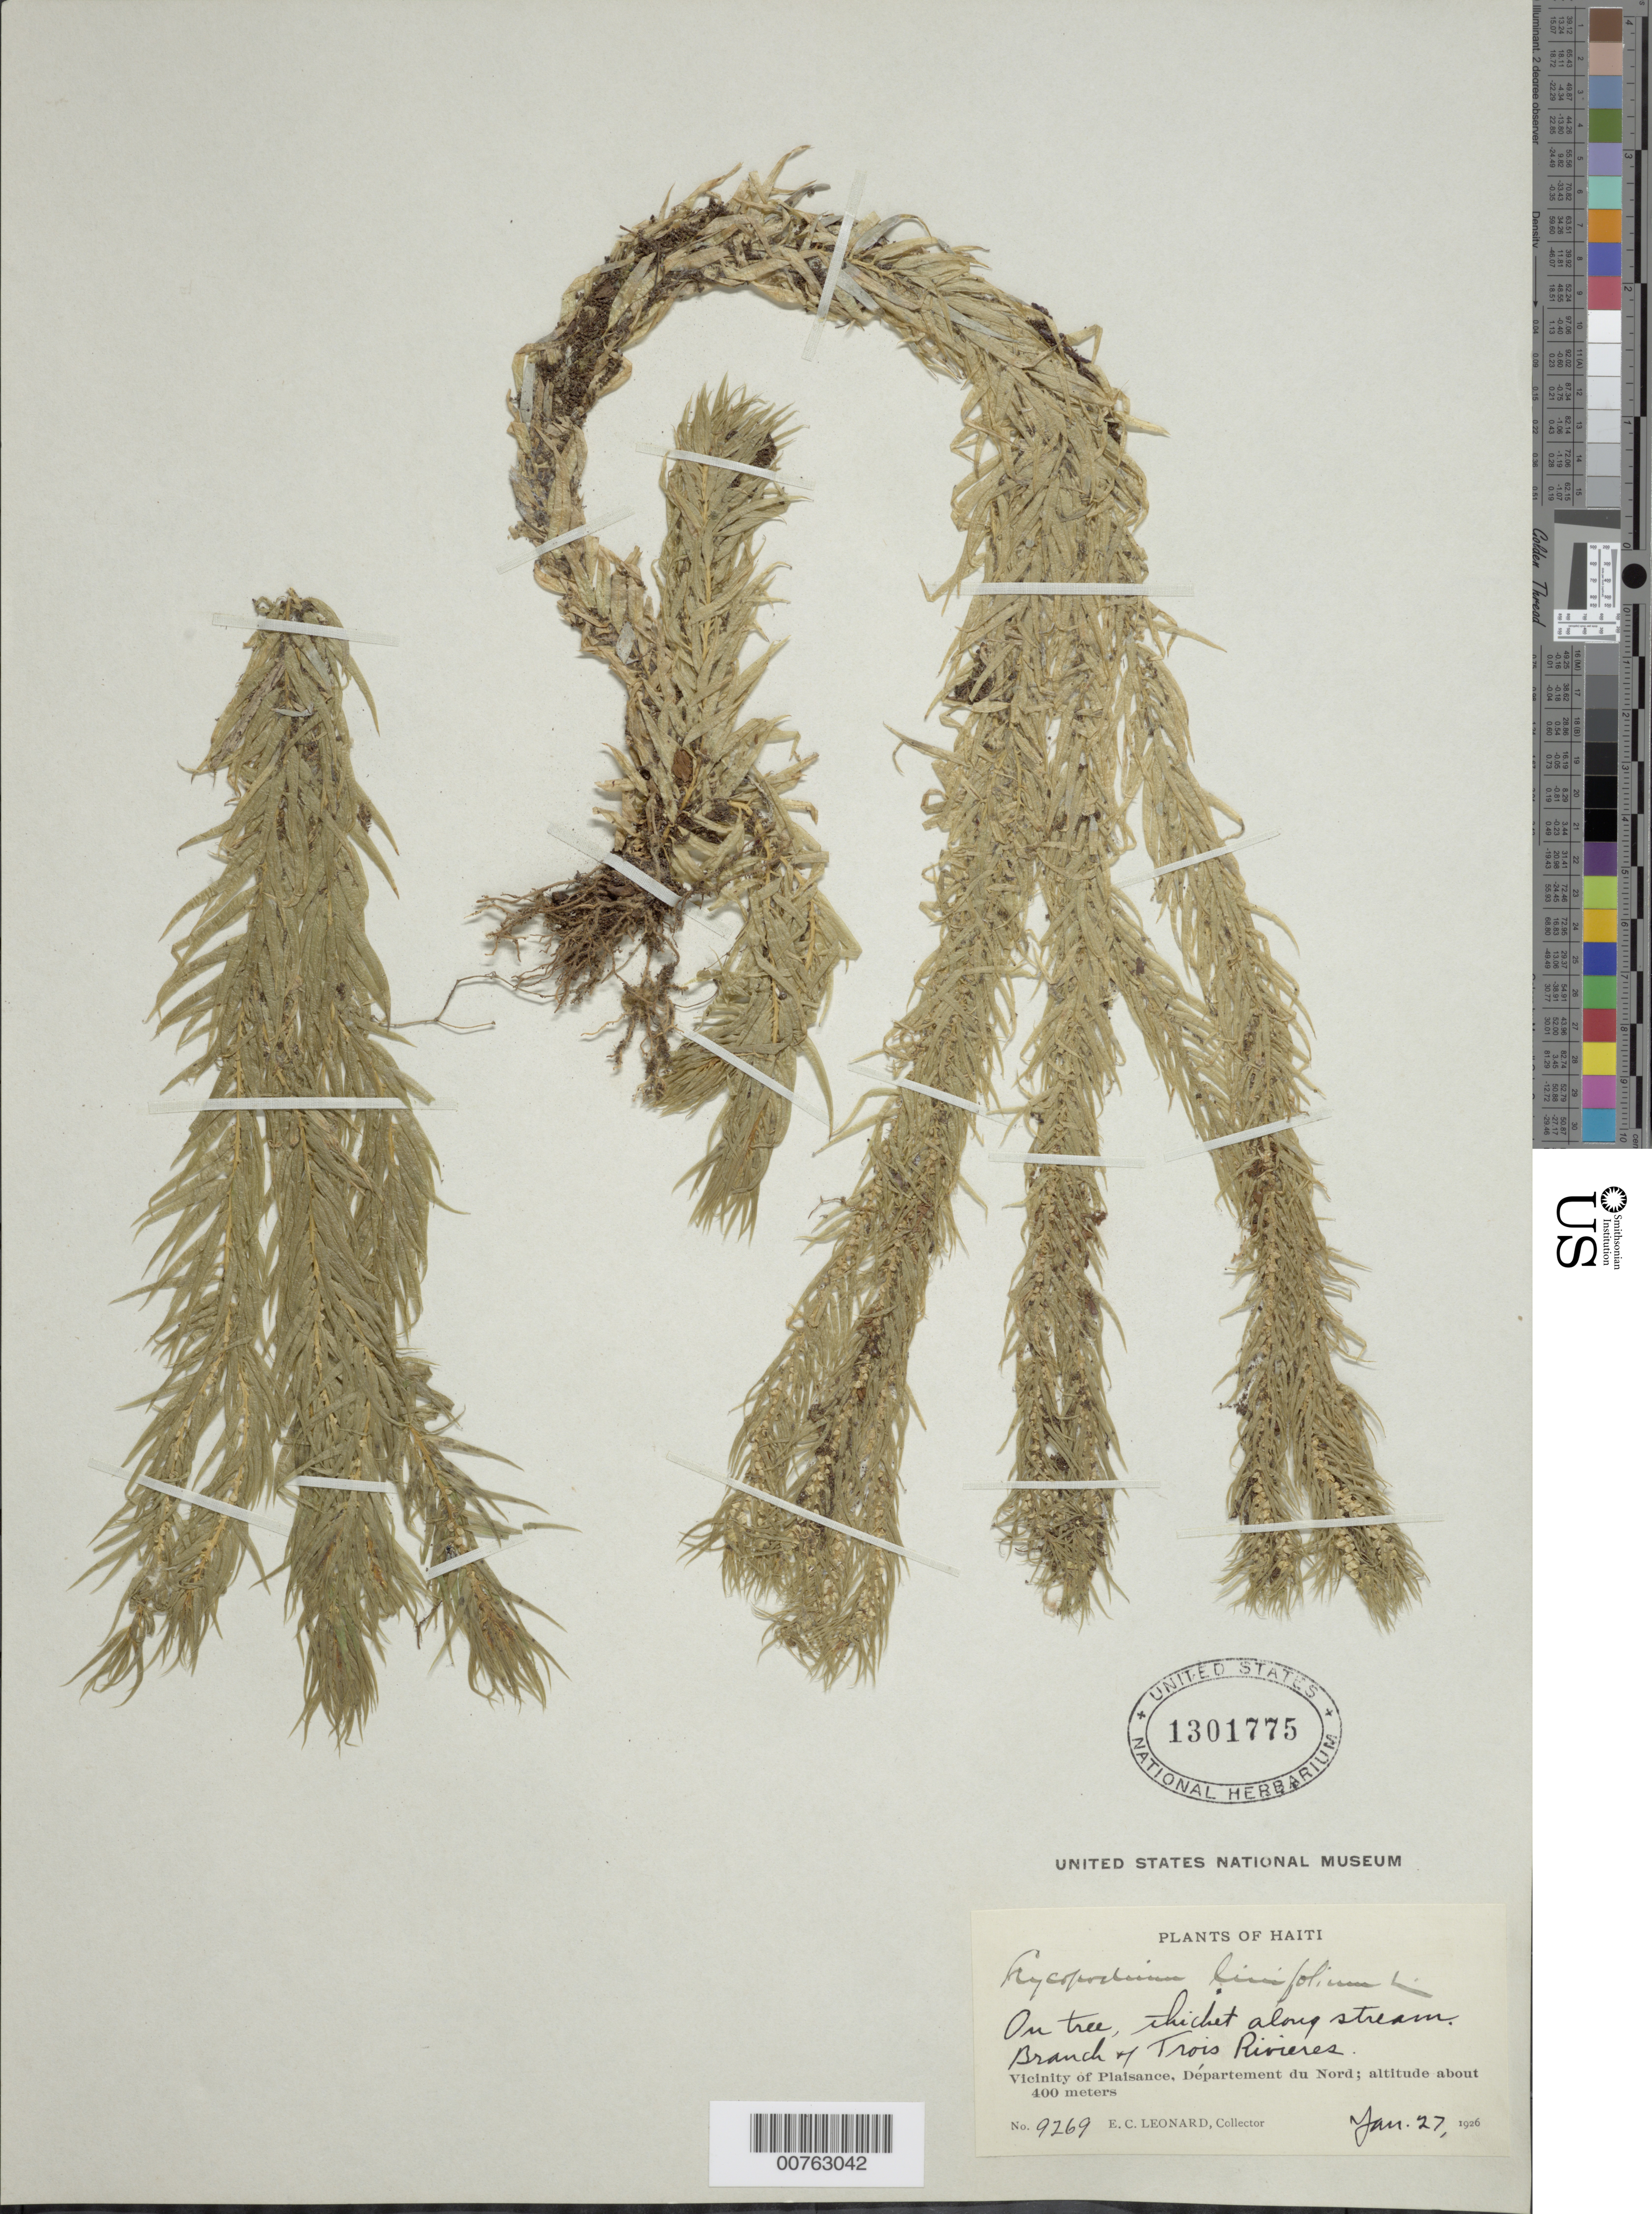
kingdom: Plantae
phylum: Tracheophyta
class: Lycopodiopsida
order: Lycopodiales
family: Lycopodiaceae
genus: Phlegmariurus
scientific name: Phlegmariurus linifolius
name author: (L.) B. Øllg.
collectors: E. C. Leonard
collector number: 9269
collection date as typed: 27 Jan 1926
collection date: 1926-01-27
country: Haiti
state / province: Nord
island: Hispaniola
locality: Vicinity of Plaisance, Departement du Nord. By stream, branch of Trois Rivieres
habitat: On tree, thicket along stream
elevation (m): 400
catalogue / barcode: US 1301775